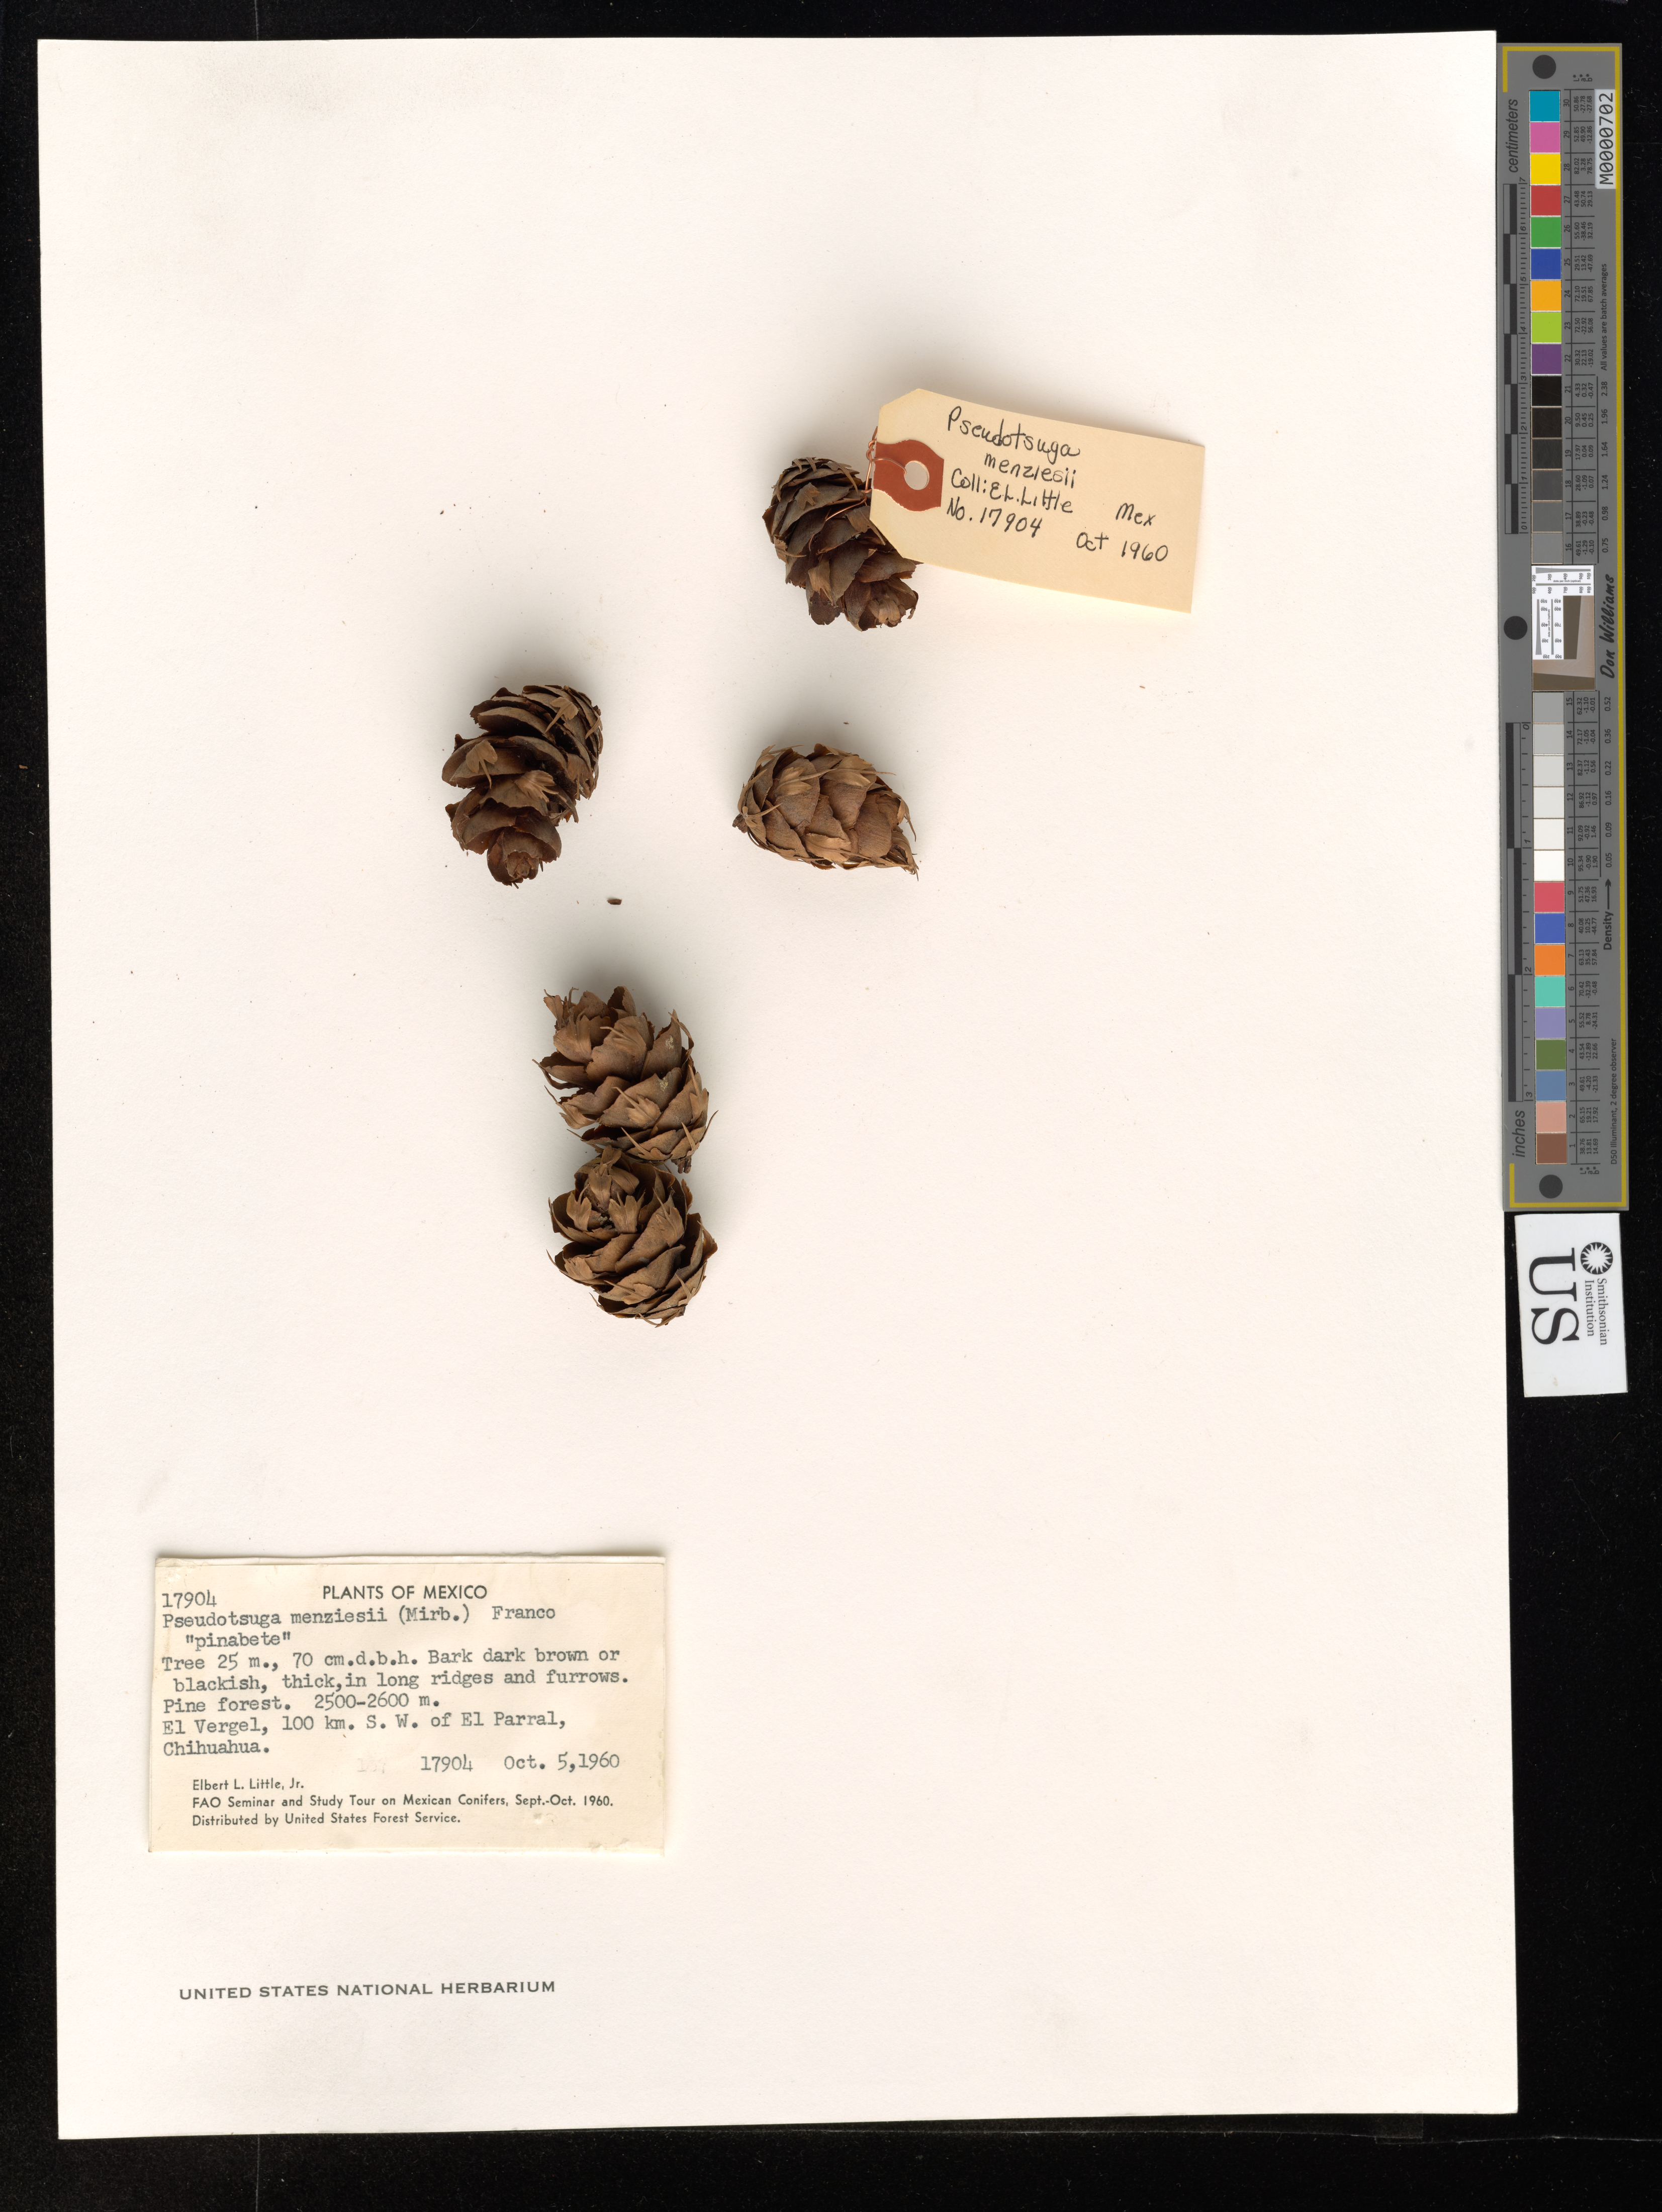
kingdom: Plantae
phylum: Tracheophyta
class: Pinopsida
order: Pinales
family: Pinaceae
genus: Pseudotsuga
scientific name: Pseudotsuga taxifolia var. glauca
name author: Sudw.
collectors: E. L. Little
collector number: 17904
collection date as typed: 05 Oct 1960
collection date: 1960-10-05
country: Mexico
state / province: Chihuahua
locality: El Vergel, 100 km. SW of El Parral, Chihuahua.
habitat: Pine forest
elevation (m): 2600